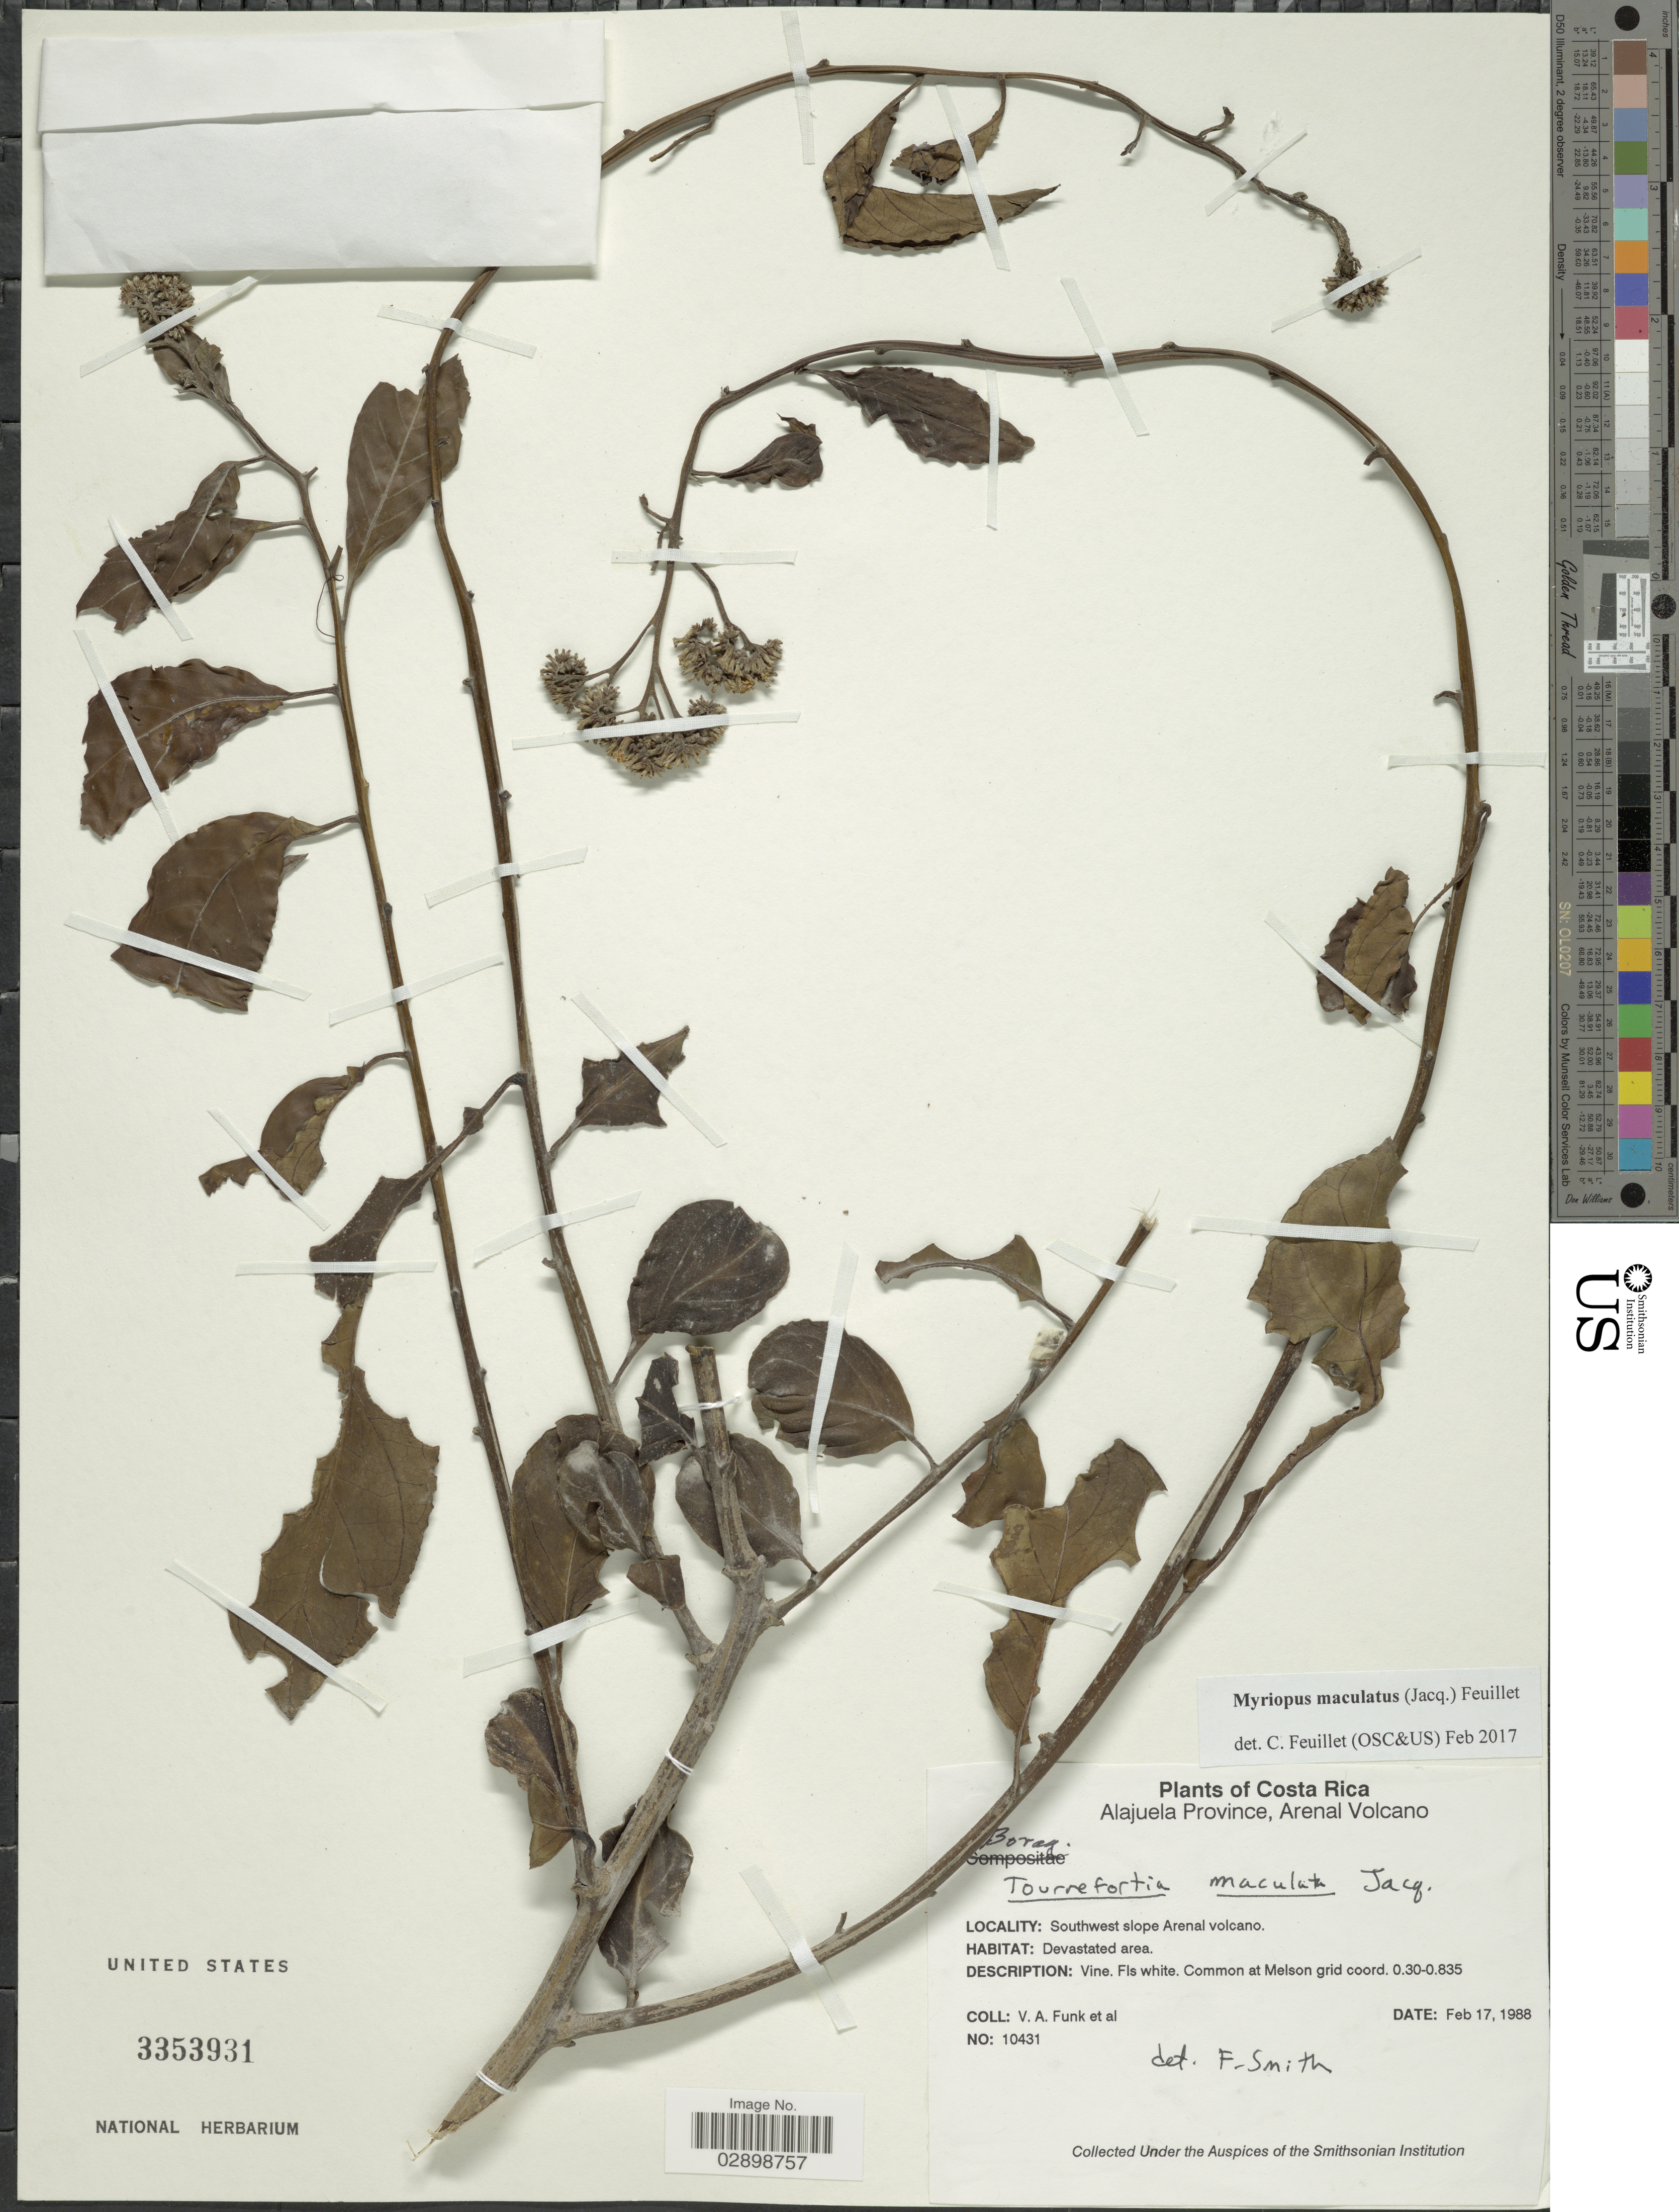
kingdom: Plantae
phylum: Tracheophyta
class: Magnoliopsida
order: Boraginales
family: Heliotropiaceae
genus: Myriopus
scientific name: Myriopus maculatus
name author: (Jacq.) Feuillet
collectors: V. Funk & et al.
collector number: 10431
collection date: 1988-02-17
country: Costa Rica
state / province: Alajuela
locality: Arenal Volcano. Southwest slope Arenal volcano. At Meslon grid coord. 0.30-0.835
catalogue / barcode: US 3353931